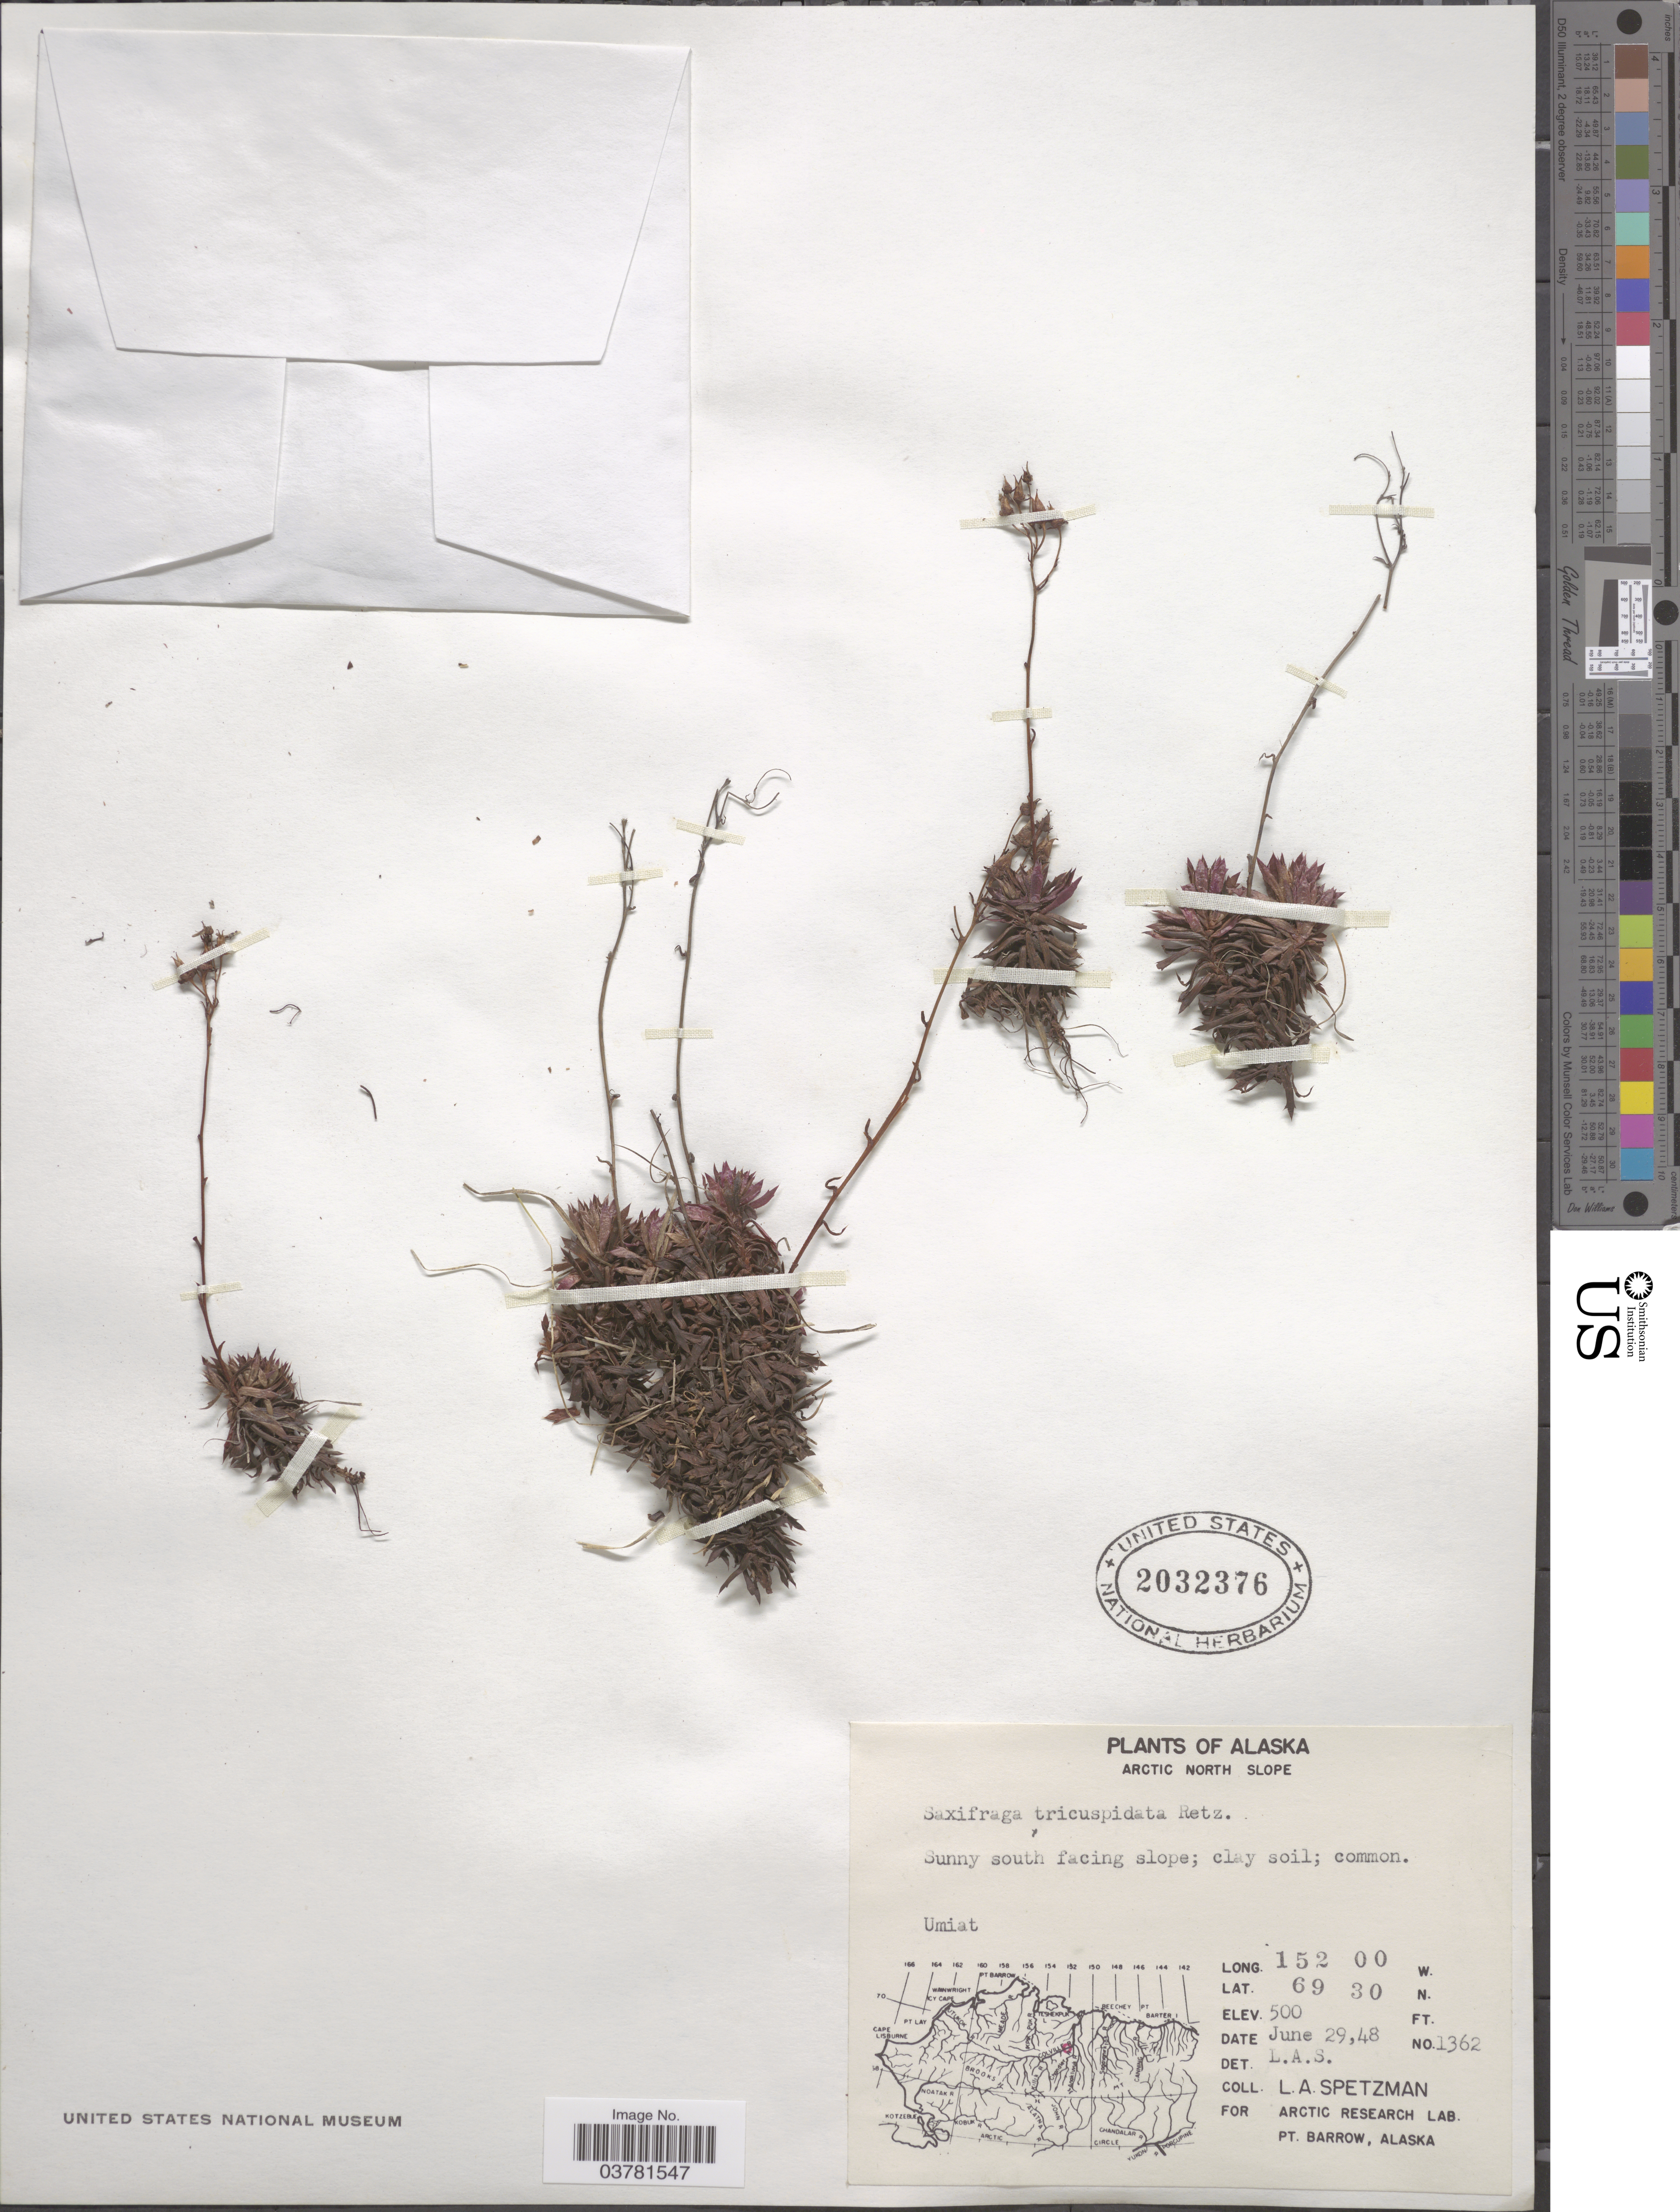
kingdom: Plantae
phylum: Tracheophyta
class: Magnoliopsida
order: Saxifragales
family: Saxifragaceae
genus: Saxifraga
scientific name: Saxifraga tricuspidata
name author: Rottb.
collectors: L. Spetzman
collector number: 1362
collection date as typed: Transcribed d/m/y: 29/6/48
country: United States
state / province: Alaska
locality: Arctic North Slope. Sunny south facing slope. Umiat.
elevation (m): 152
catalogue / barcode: US 2032376